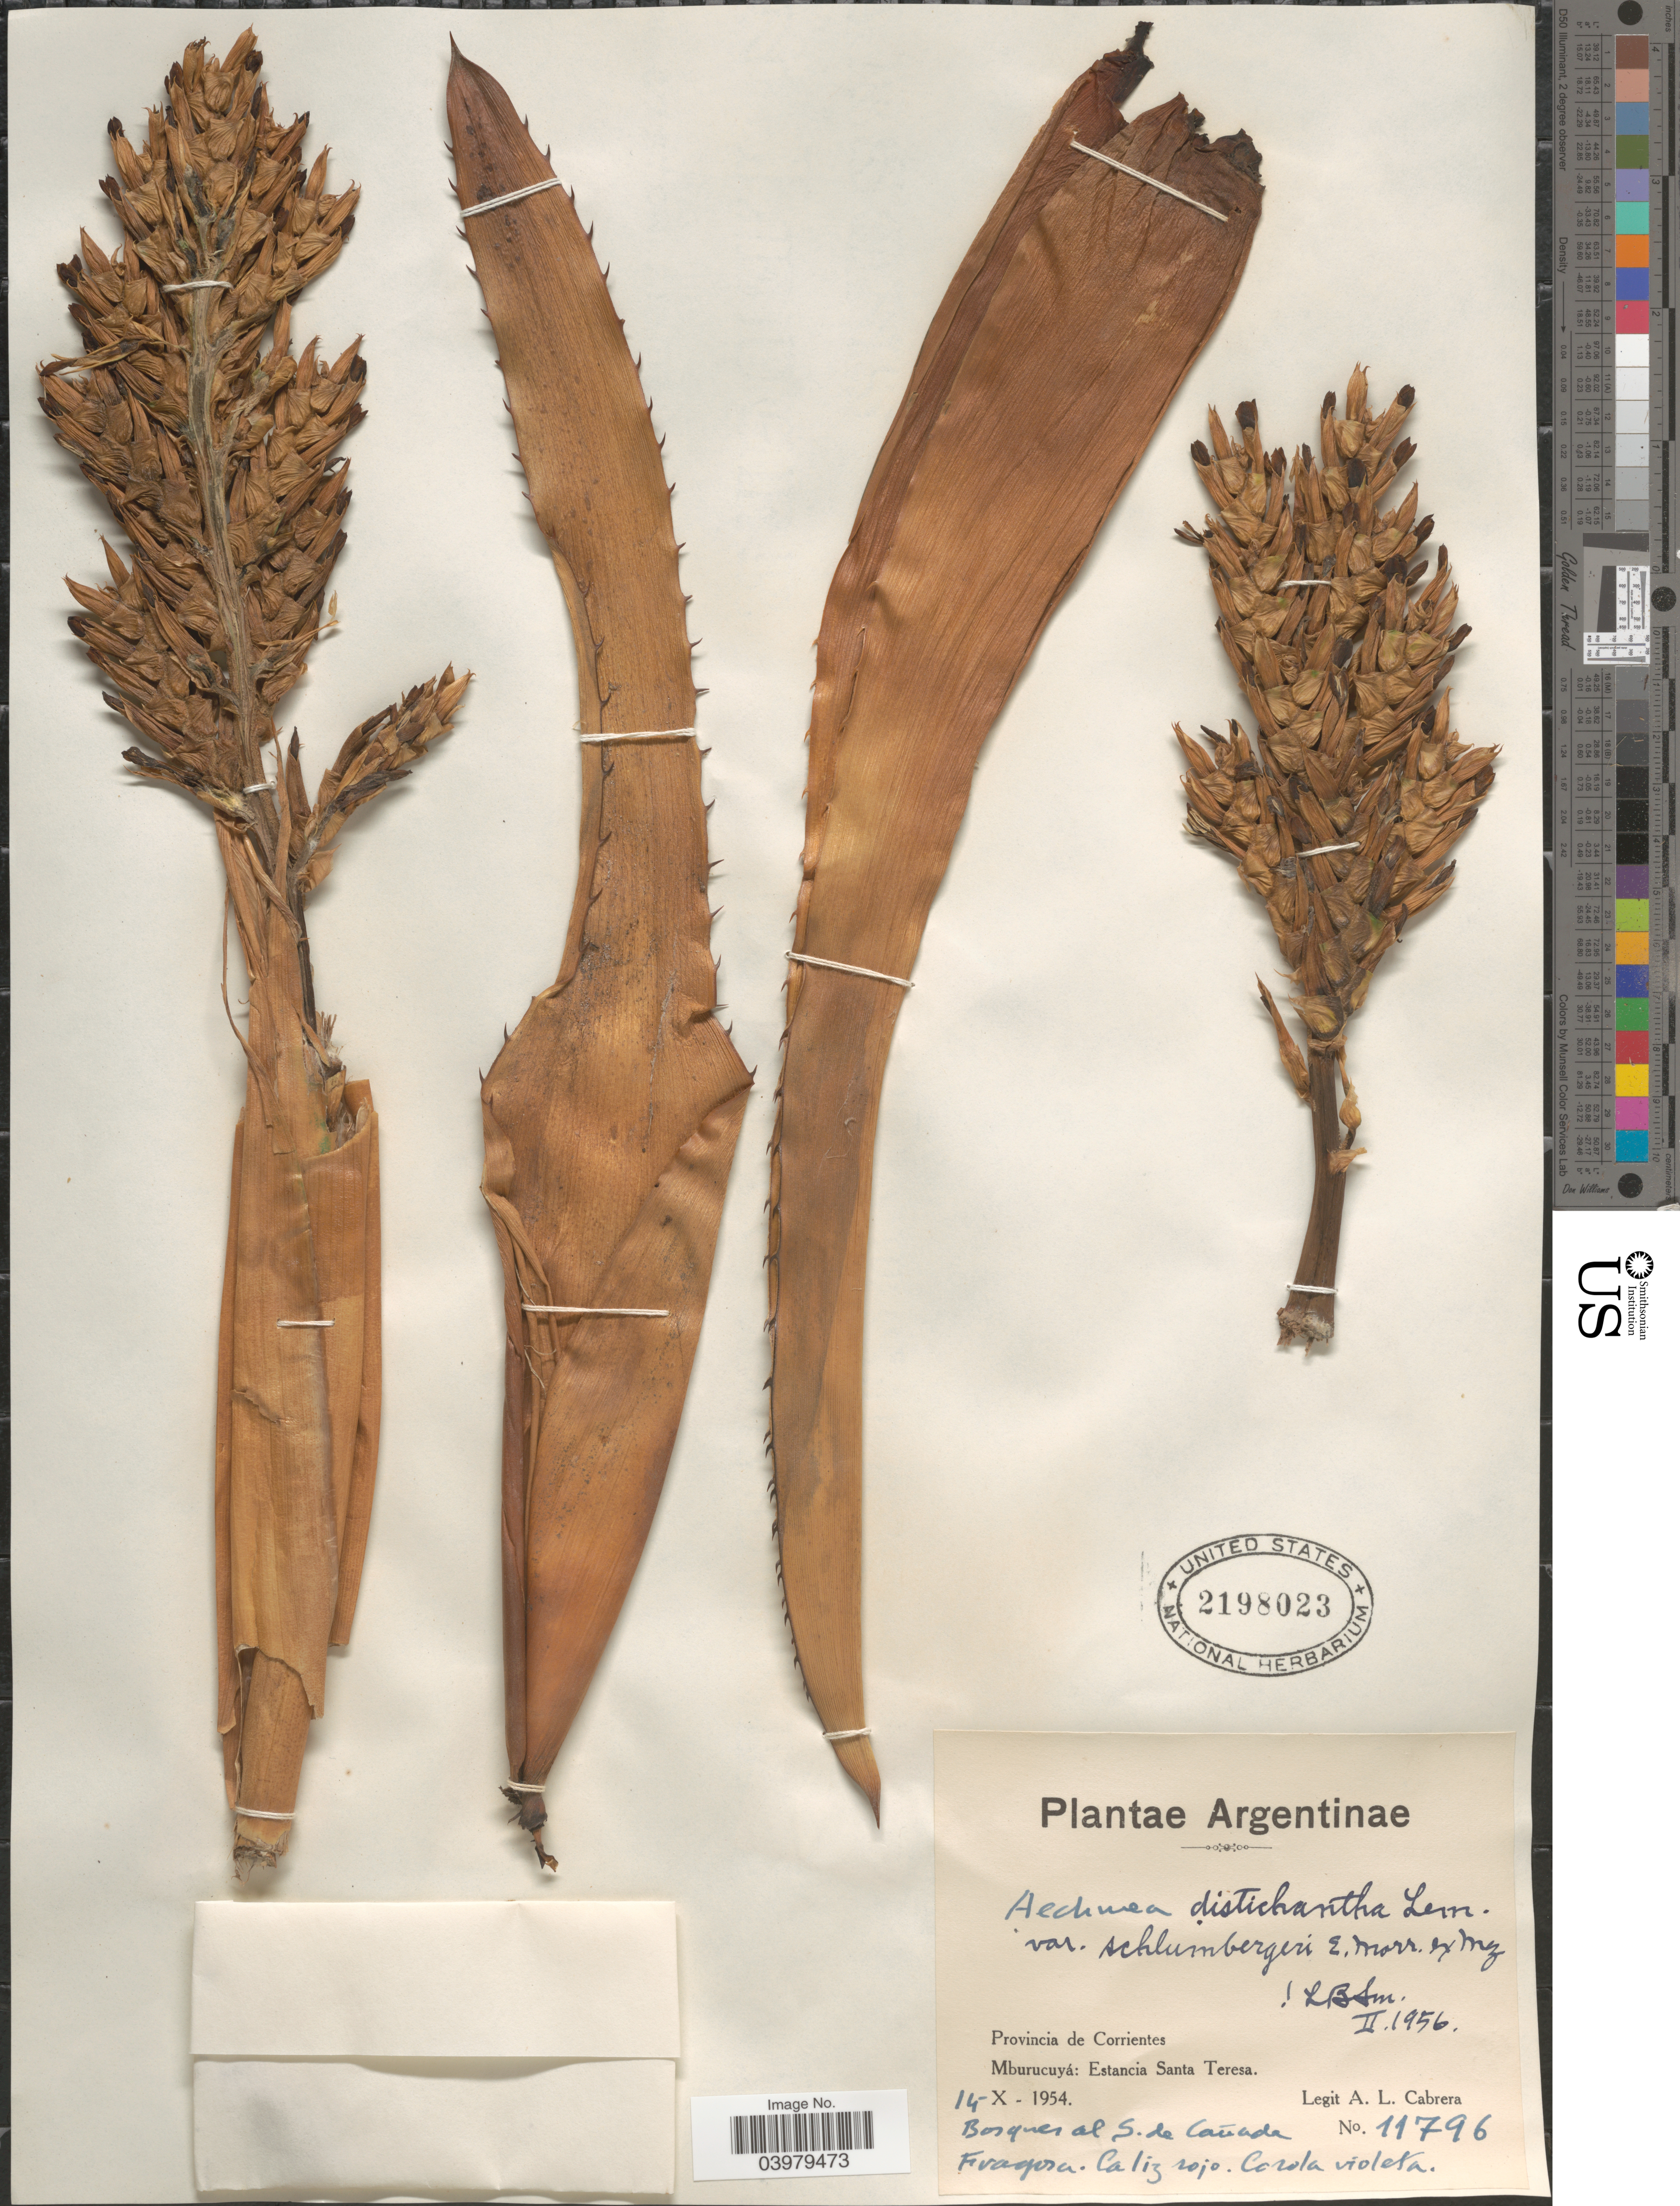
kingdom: Plantae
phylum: Tracheophyta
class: Liliopsida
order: Poales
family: Bromeliaceae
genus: Aechmea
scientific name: Aechmea distichantha var. schlumbergeri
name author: É. Morren ex Mez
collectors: A. L. Cabrera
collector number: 11796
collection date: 1954-10-14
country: Argentina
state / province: Corrientes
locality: Mburucuyá, Estancia Santa Teresa. Bosques al S. de Cañada.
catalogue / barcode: US 2198023